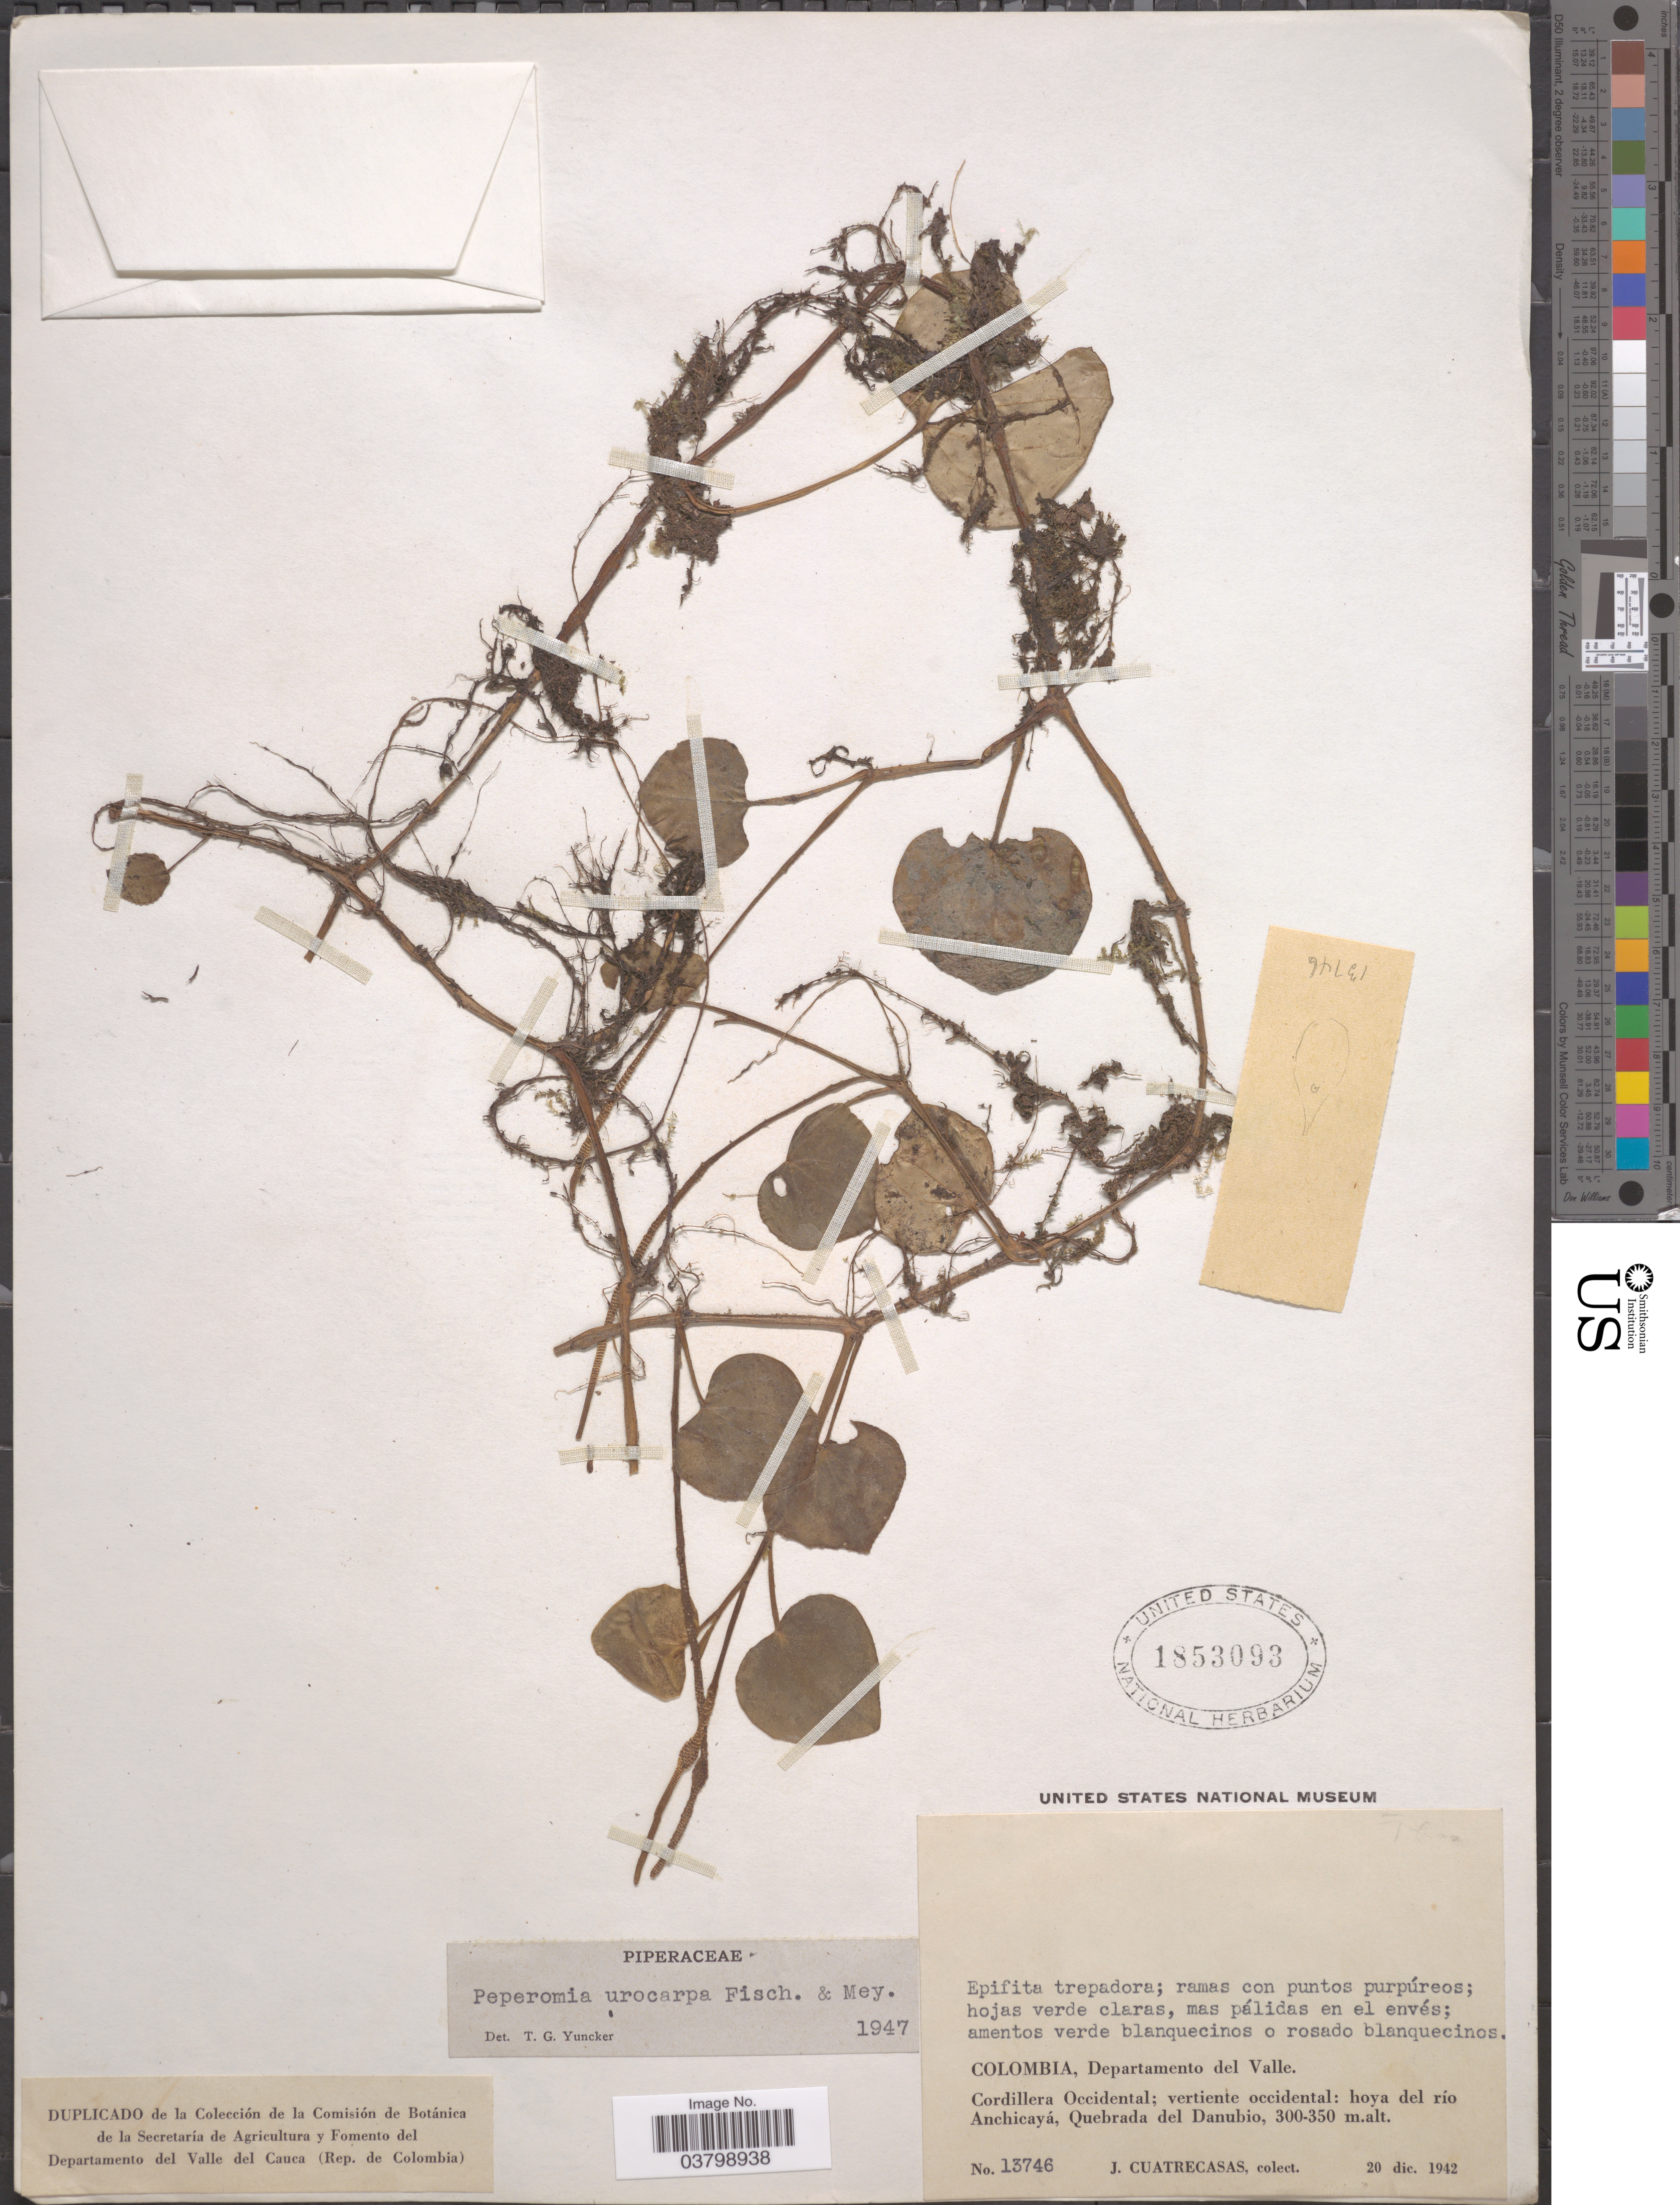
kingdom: Plantae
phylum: Tracheophyta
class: Magnoliopsida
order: Piperales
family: Piperaceae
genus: Peperomia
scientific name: Peperomia urocarpa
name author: Fisch. & C.A. Mey.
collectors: J. Cuatrecasas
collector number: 13746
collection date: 1942-12-20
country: Colombia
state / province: Valle del Cauca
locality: Departamento del Valle. Cordillera Occidental; vertiente occidental: hoya del río Anchicayá, Quebrada del Danubio.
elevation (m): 300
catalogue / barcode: US 1853093